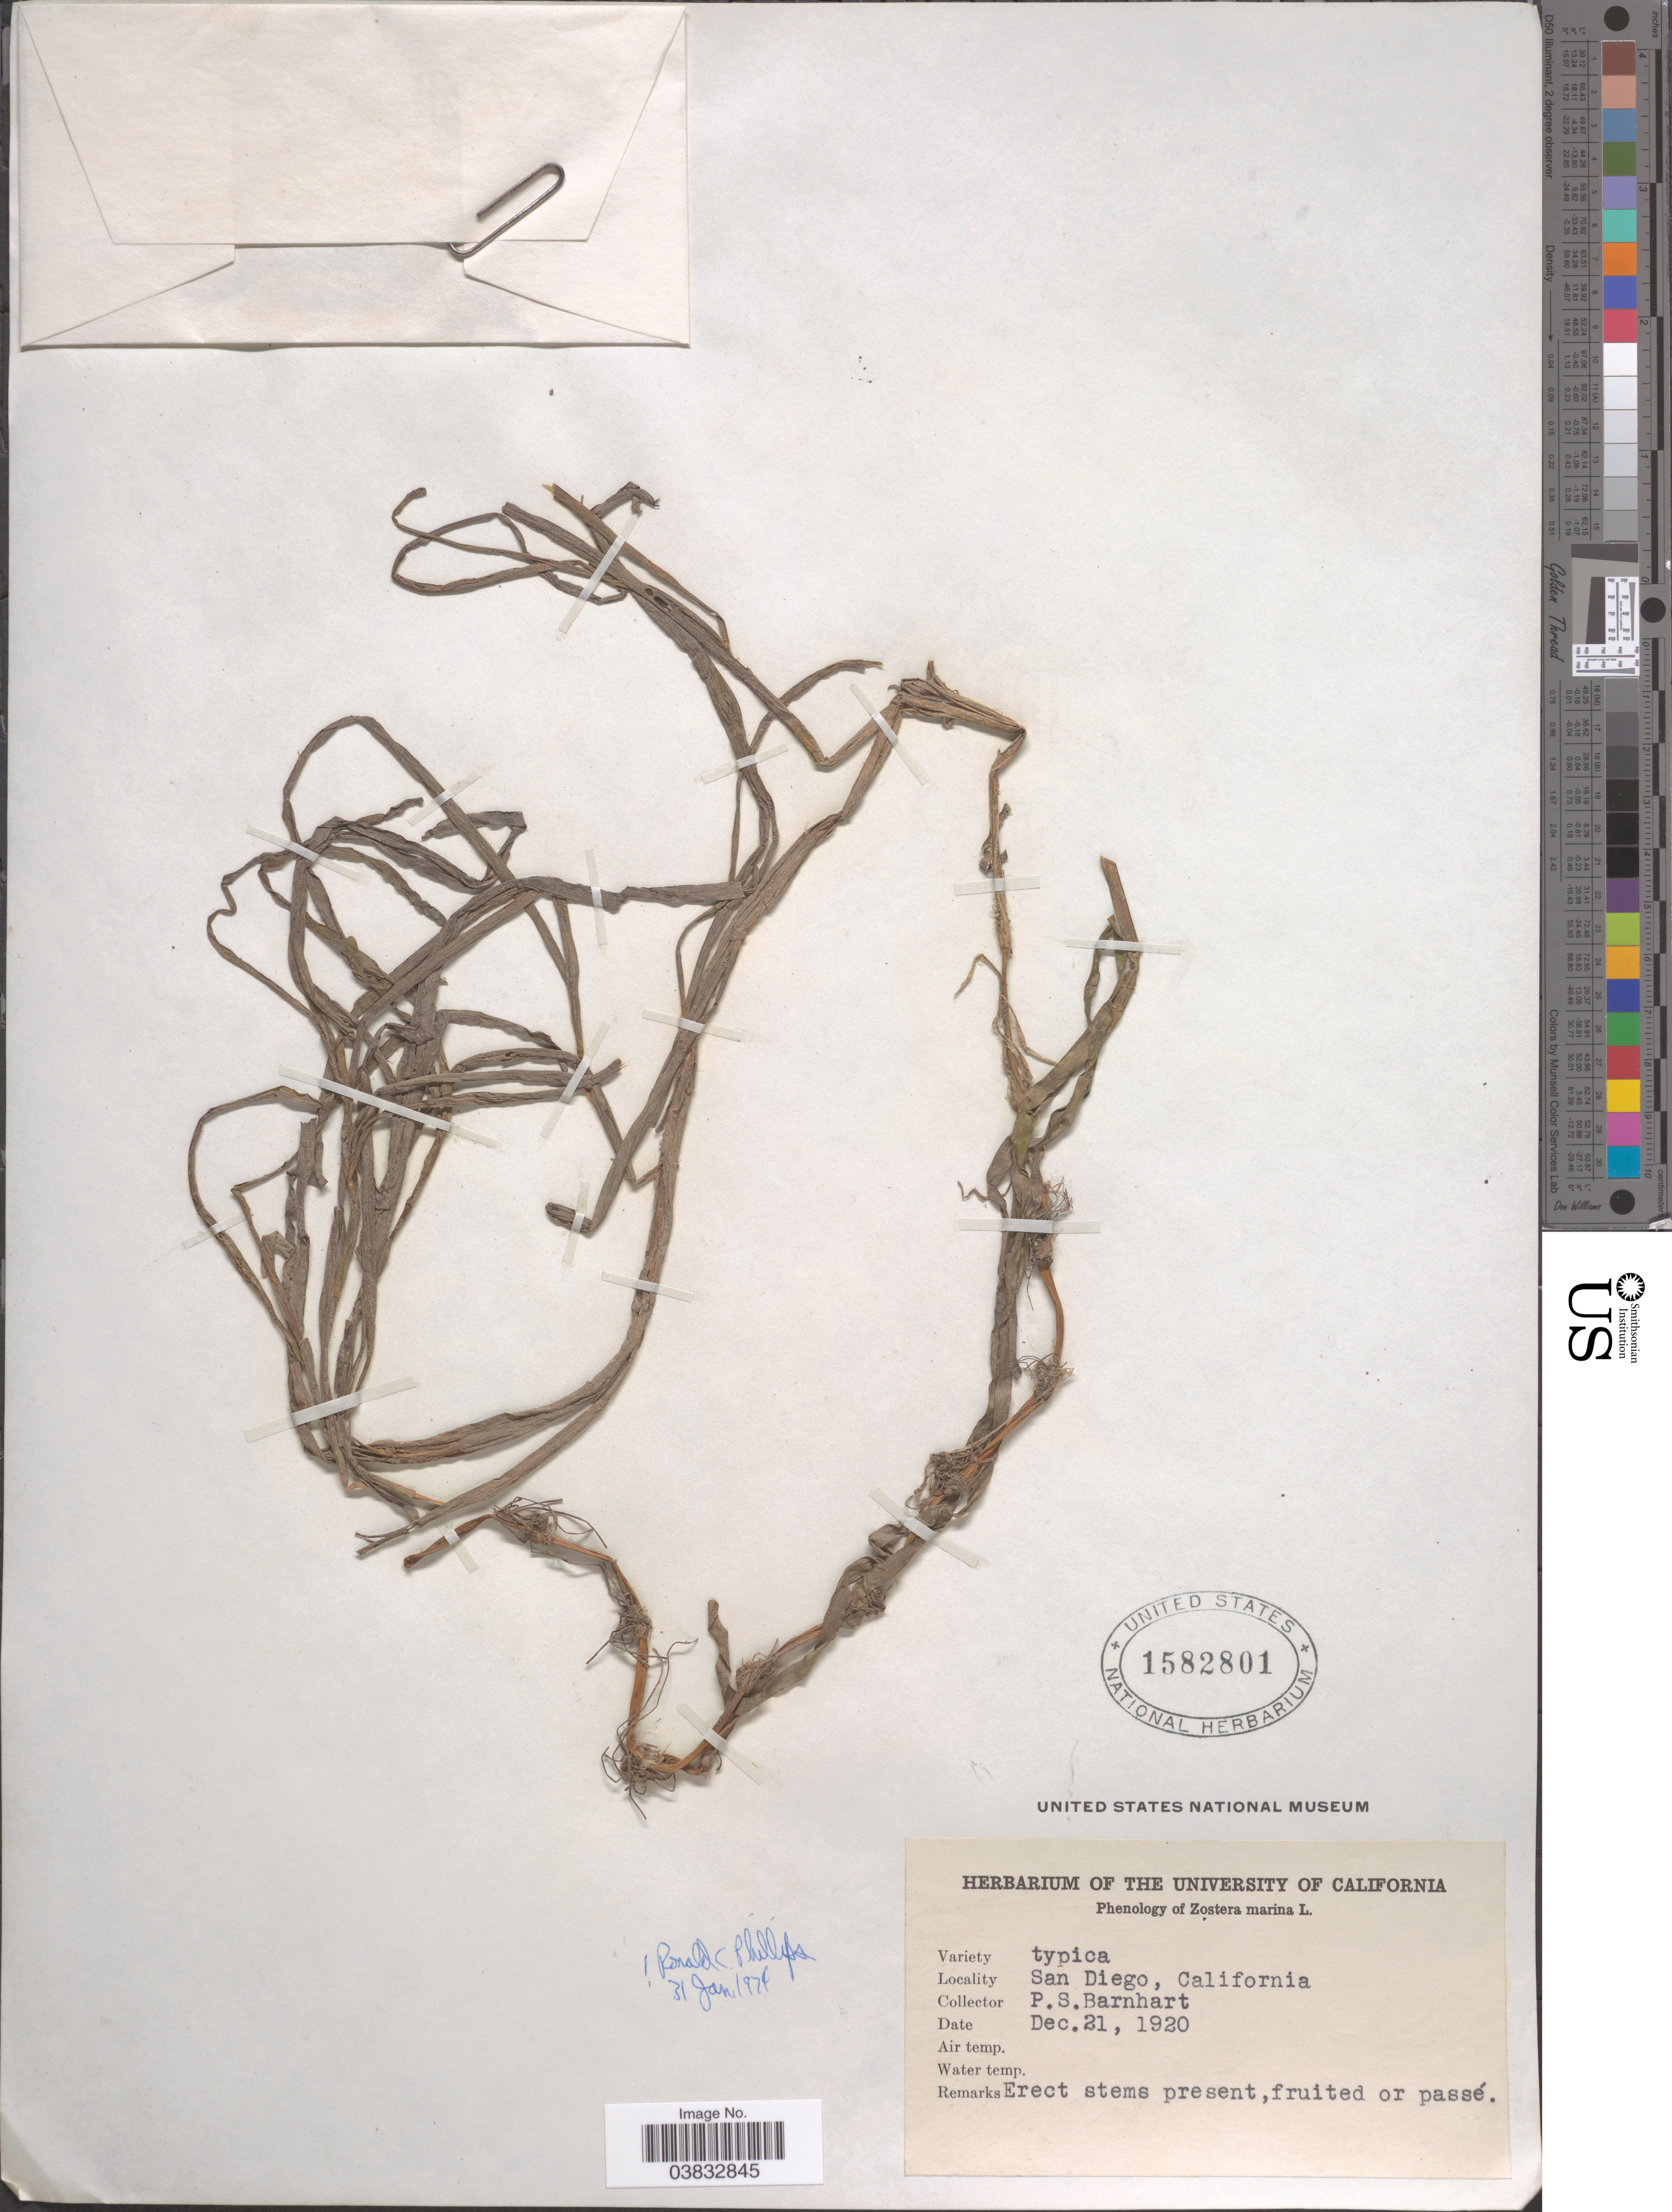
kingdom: Plantae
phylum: Tracheophyta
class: Liliopsida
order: Alismatales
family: Zosteraceae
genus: Zostera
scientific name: Zostera marina var. typica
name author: L.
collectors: P. Barnhart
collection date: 1920-12-21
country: United States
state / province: California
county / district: San Diego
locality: San Diego.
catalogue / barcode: US 1582801